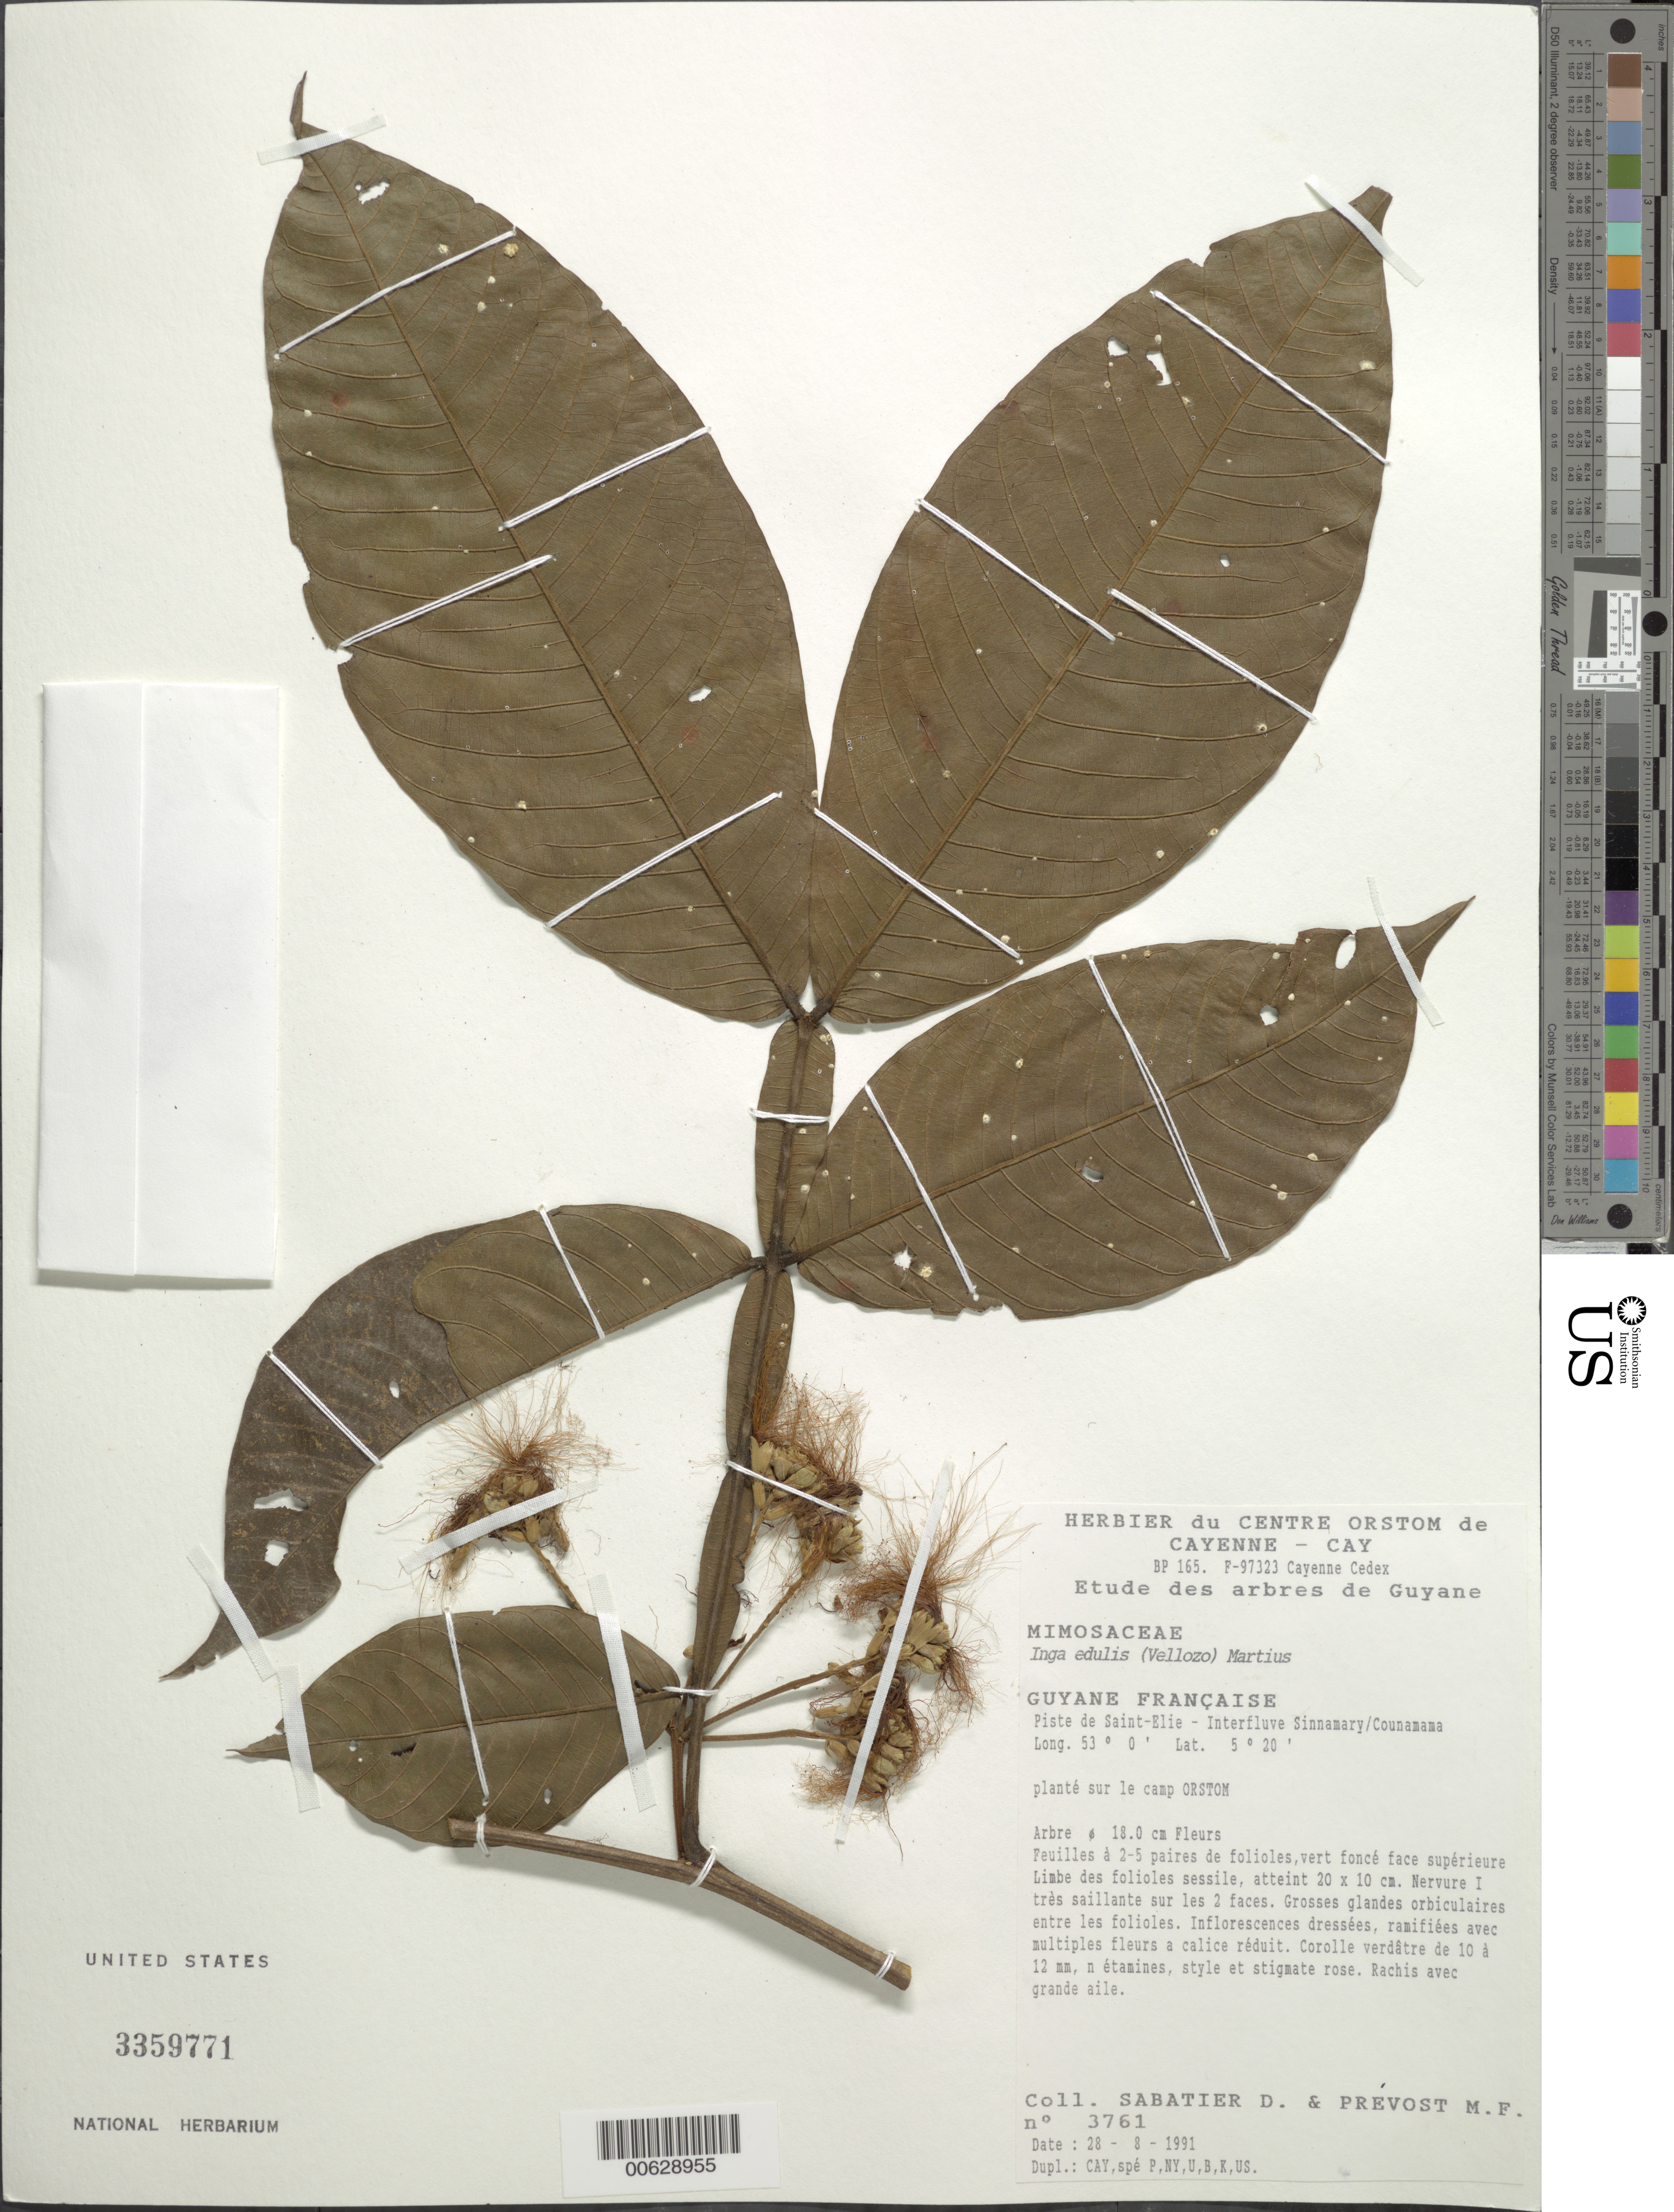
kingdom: Plantae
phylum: Tracheophyta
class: Magnoliopsida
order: Fabales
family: Fabaceae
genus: Inga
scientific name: Inga edulis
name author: Mart.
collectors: D. Sabatier & M.-F. Prévost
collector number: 3761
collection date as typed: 28-Aug-91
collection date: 1991-08-28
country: French Guiana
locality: Piste de Saint-Élie, interfleuve Sinnamary-Counamama; sur le campe ORSTOM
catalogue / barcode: US 3359771